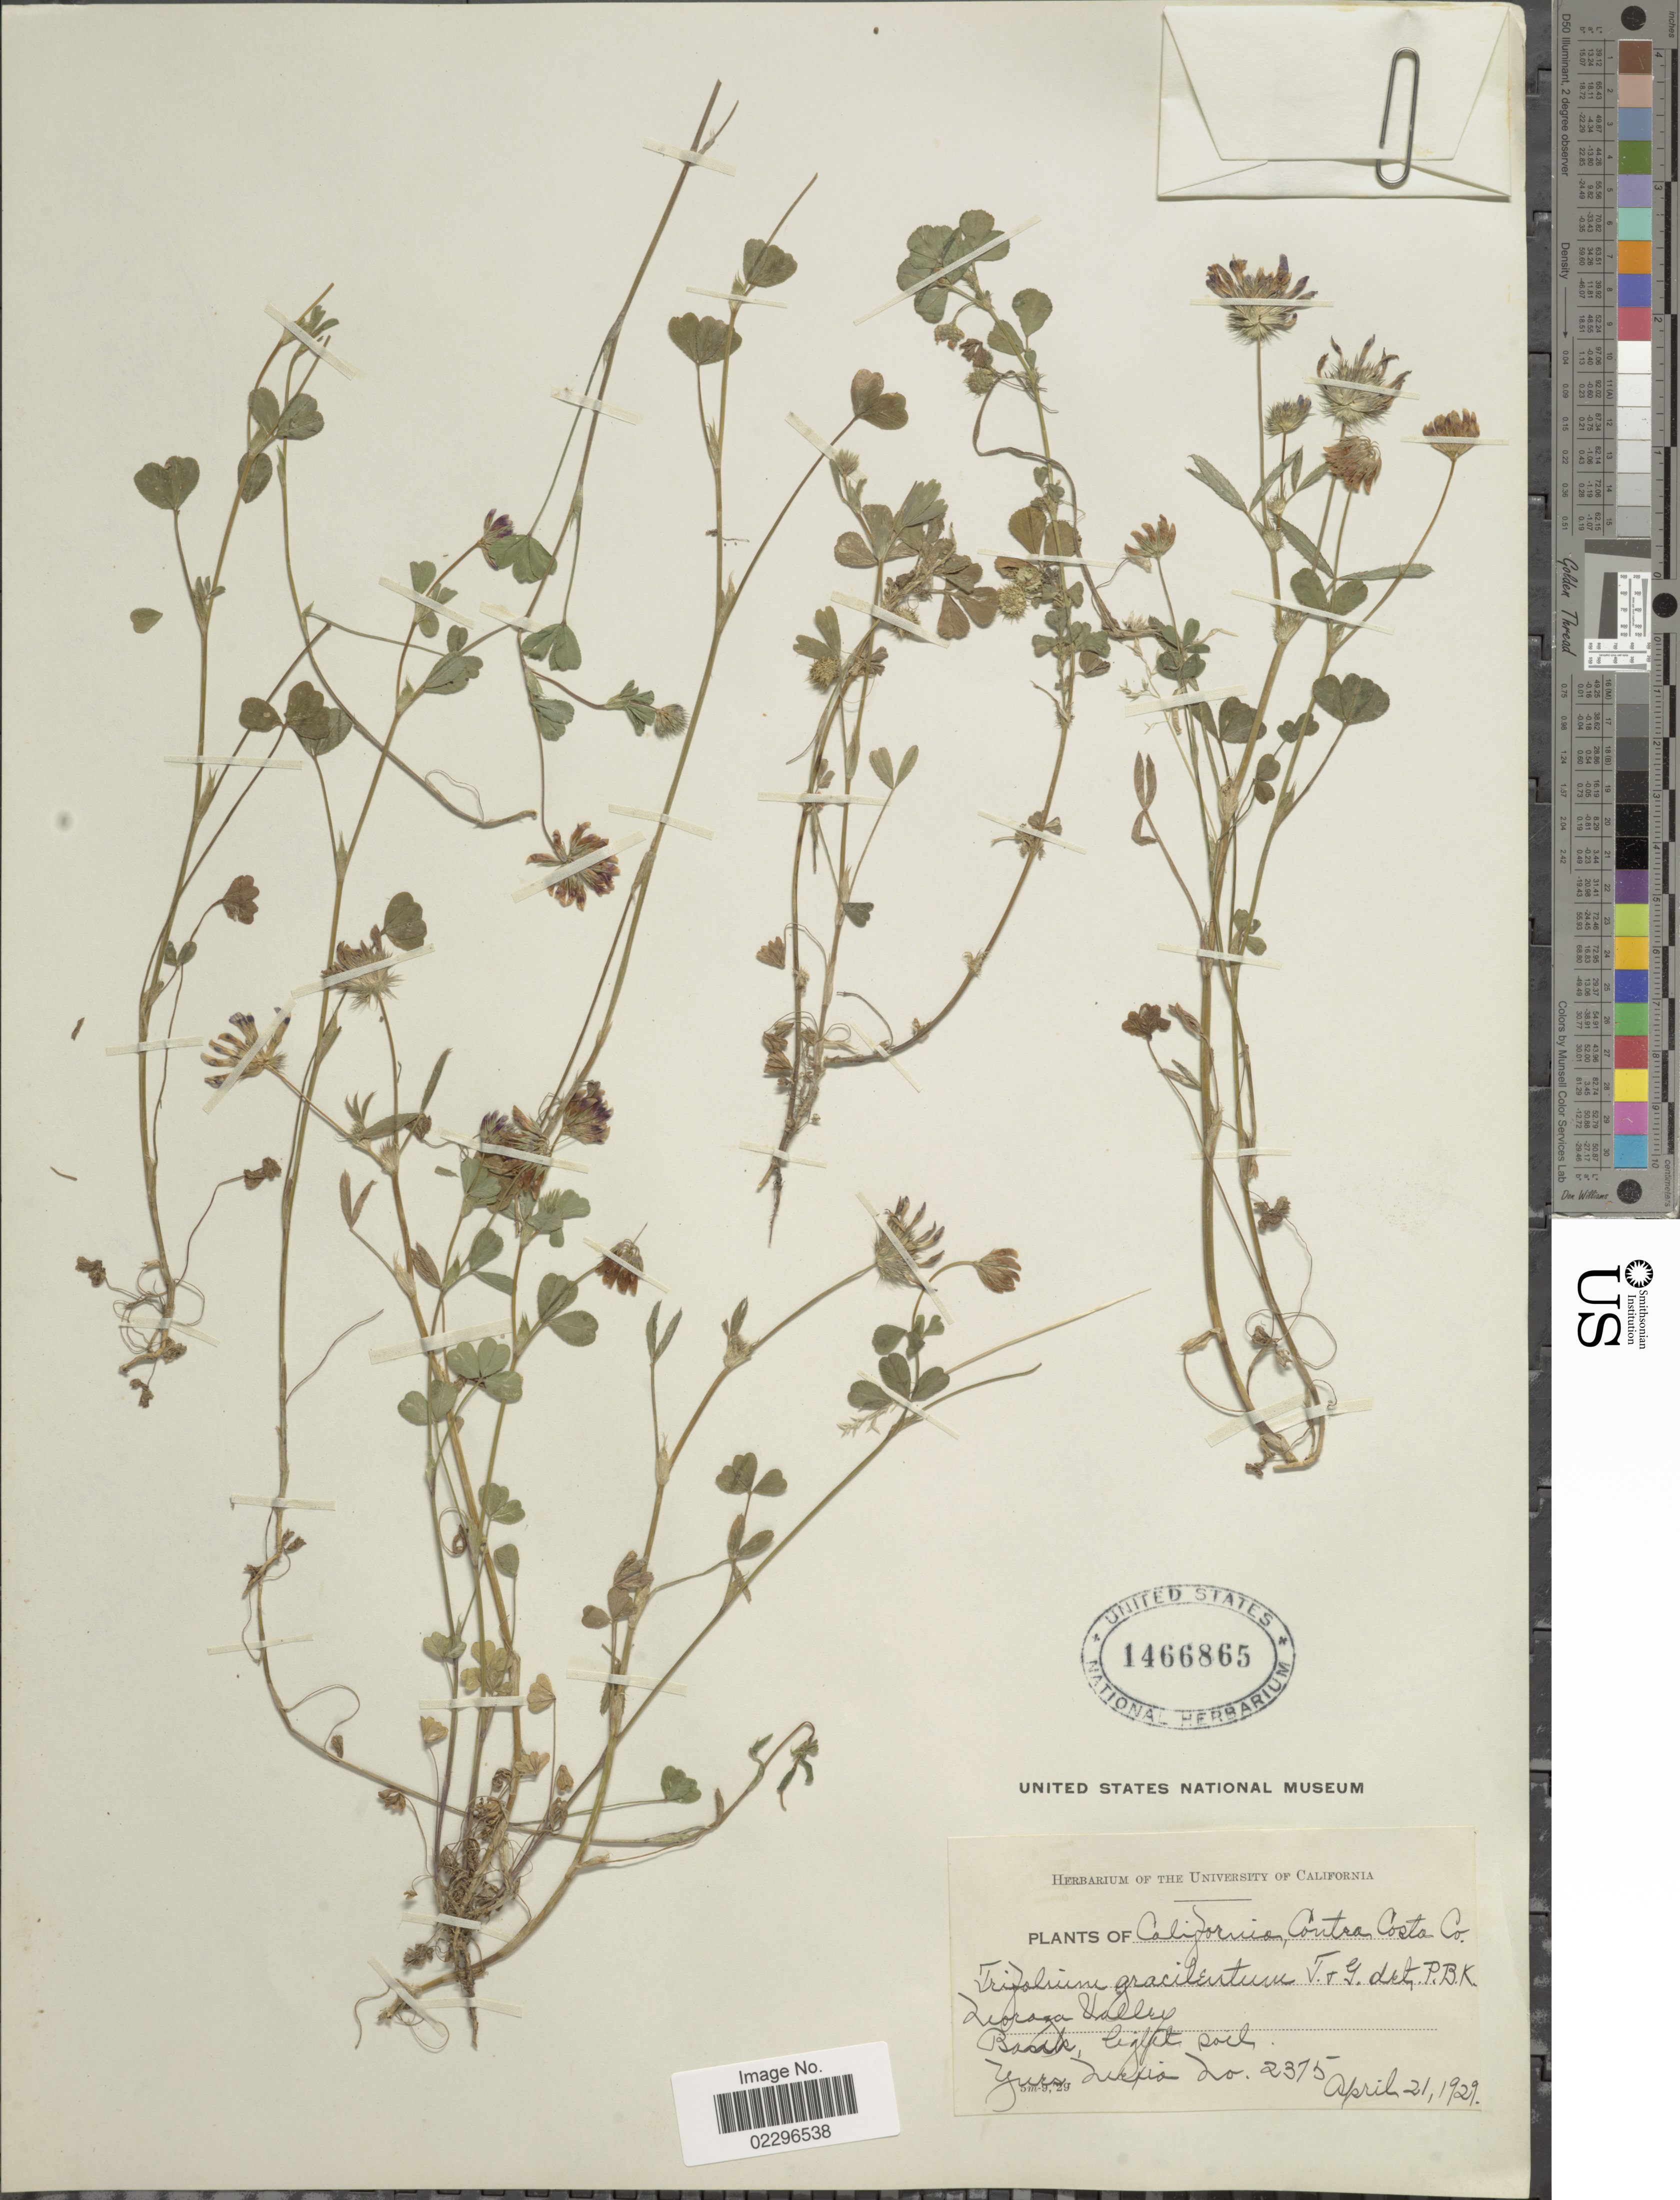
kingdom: Plantae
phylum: Tracheophyta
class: Magnoliopsida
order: Fabales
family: Fabaceae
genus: Trifolium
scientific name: Trifolium gracilentum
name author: Torr. & A. Gray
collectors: Y. Mexia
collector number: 2375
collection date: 1929-04-21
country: United States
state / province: California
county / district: Contra Costa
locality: Contra Costa Co., Zeoraza Valley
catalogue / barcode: US 1466865